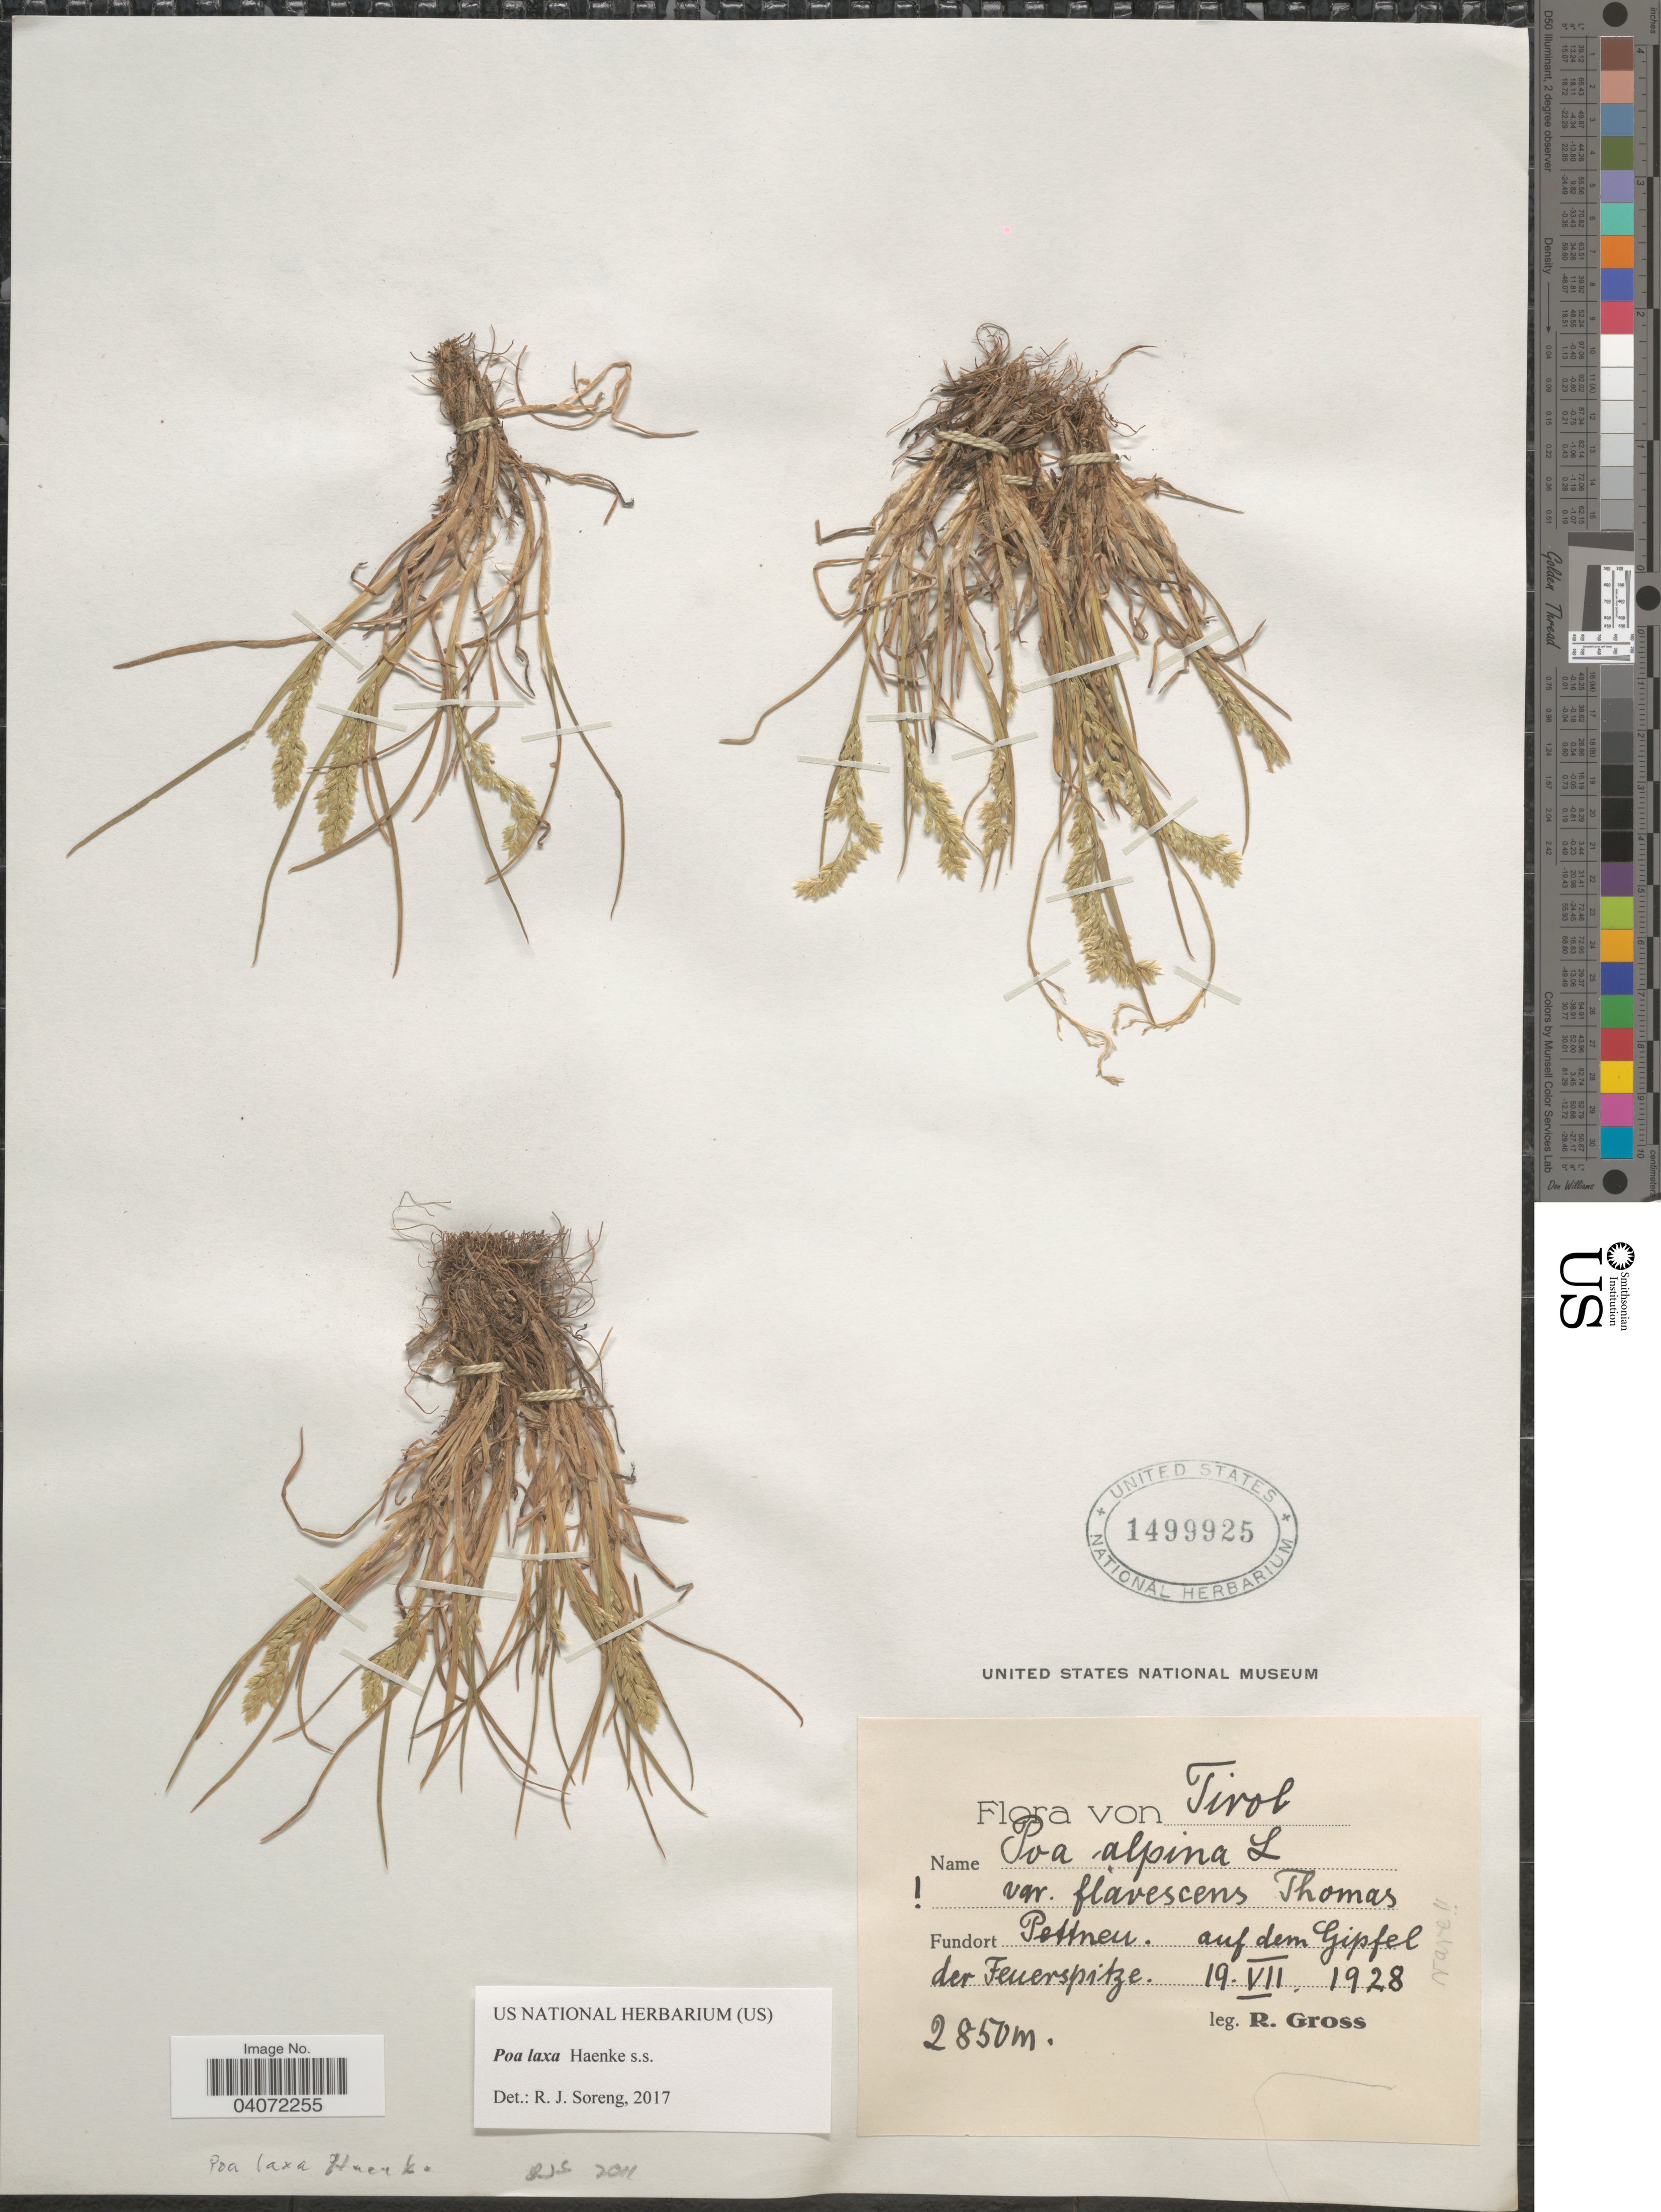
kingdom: Plantae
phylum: Tracheophyta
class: Liliopsida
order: Poales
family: Poaceae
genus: Poa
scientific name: Poa laxa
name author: Haenke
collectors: R. Gross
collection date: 1928-07-19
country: Austria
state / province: Tirol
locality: Tirol. Pettneu. auf dem Gipsel der Feuerspitze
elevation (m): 2850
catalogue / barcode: US 1499925